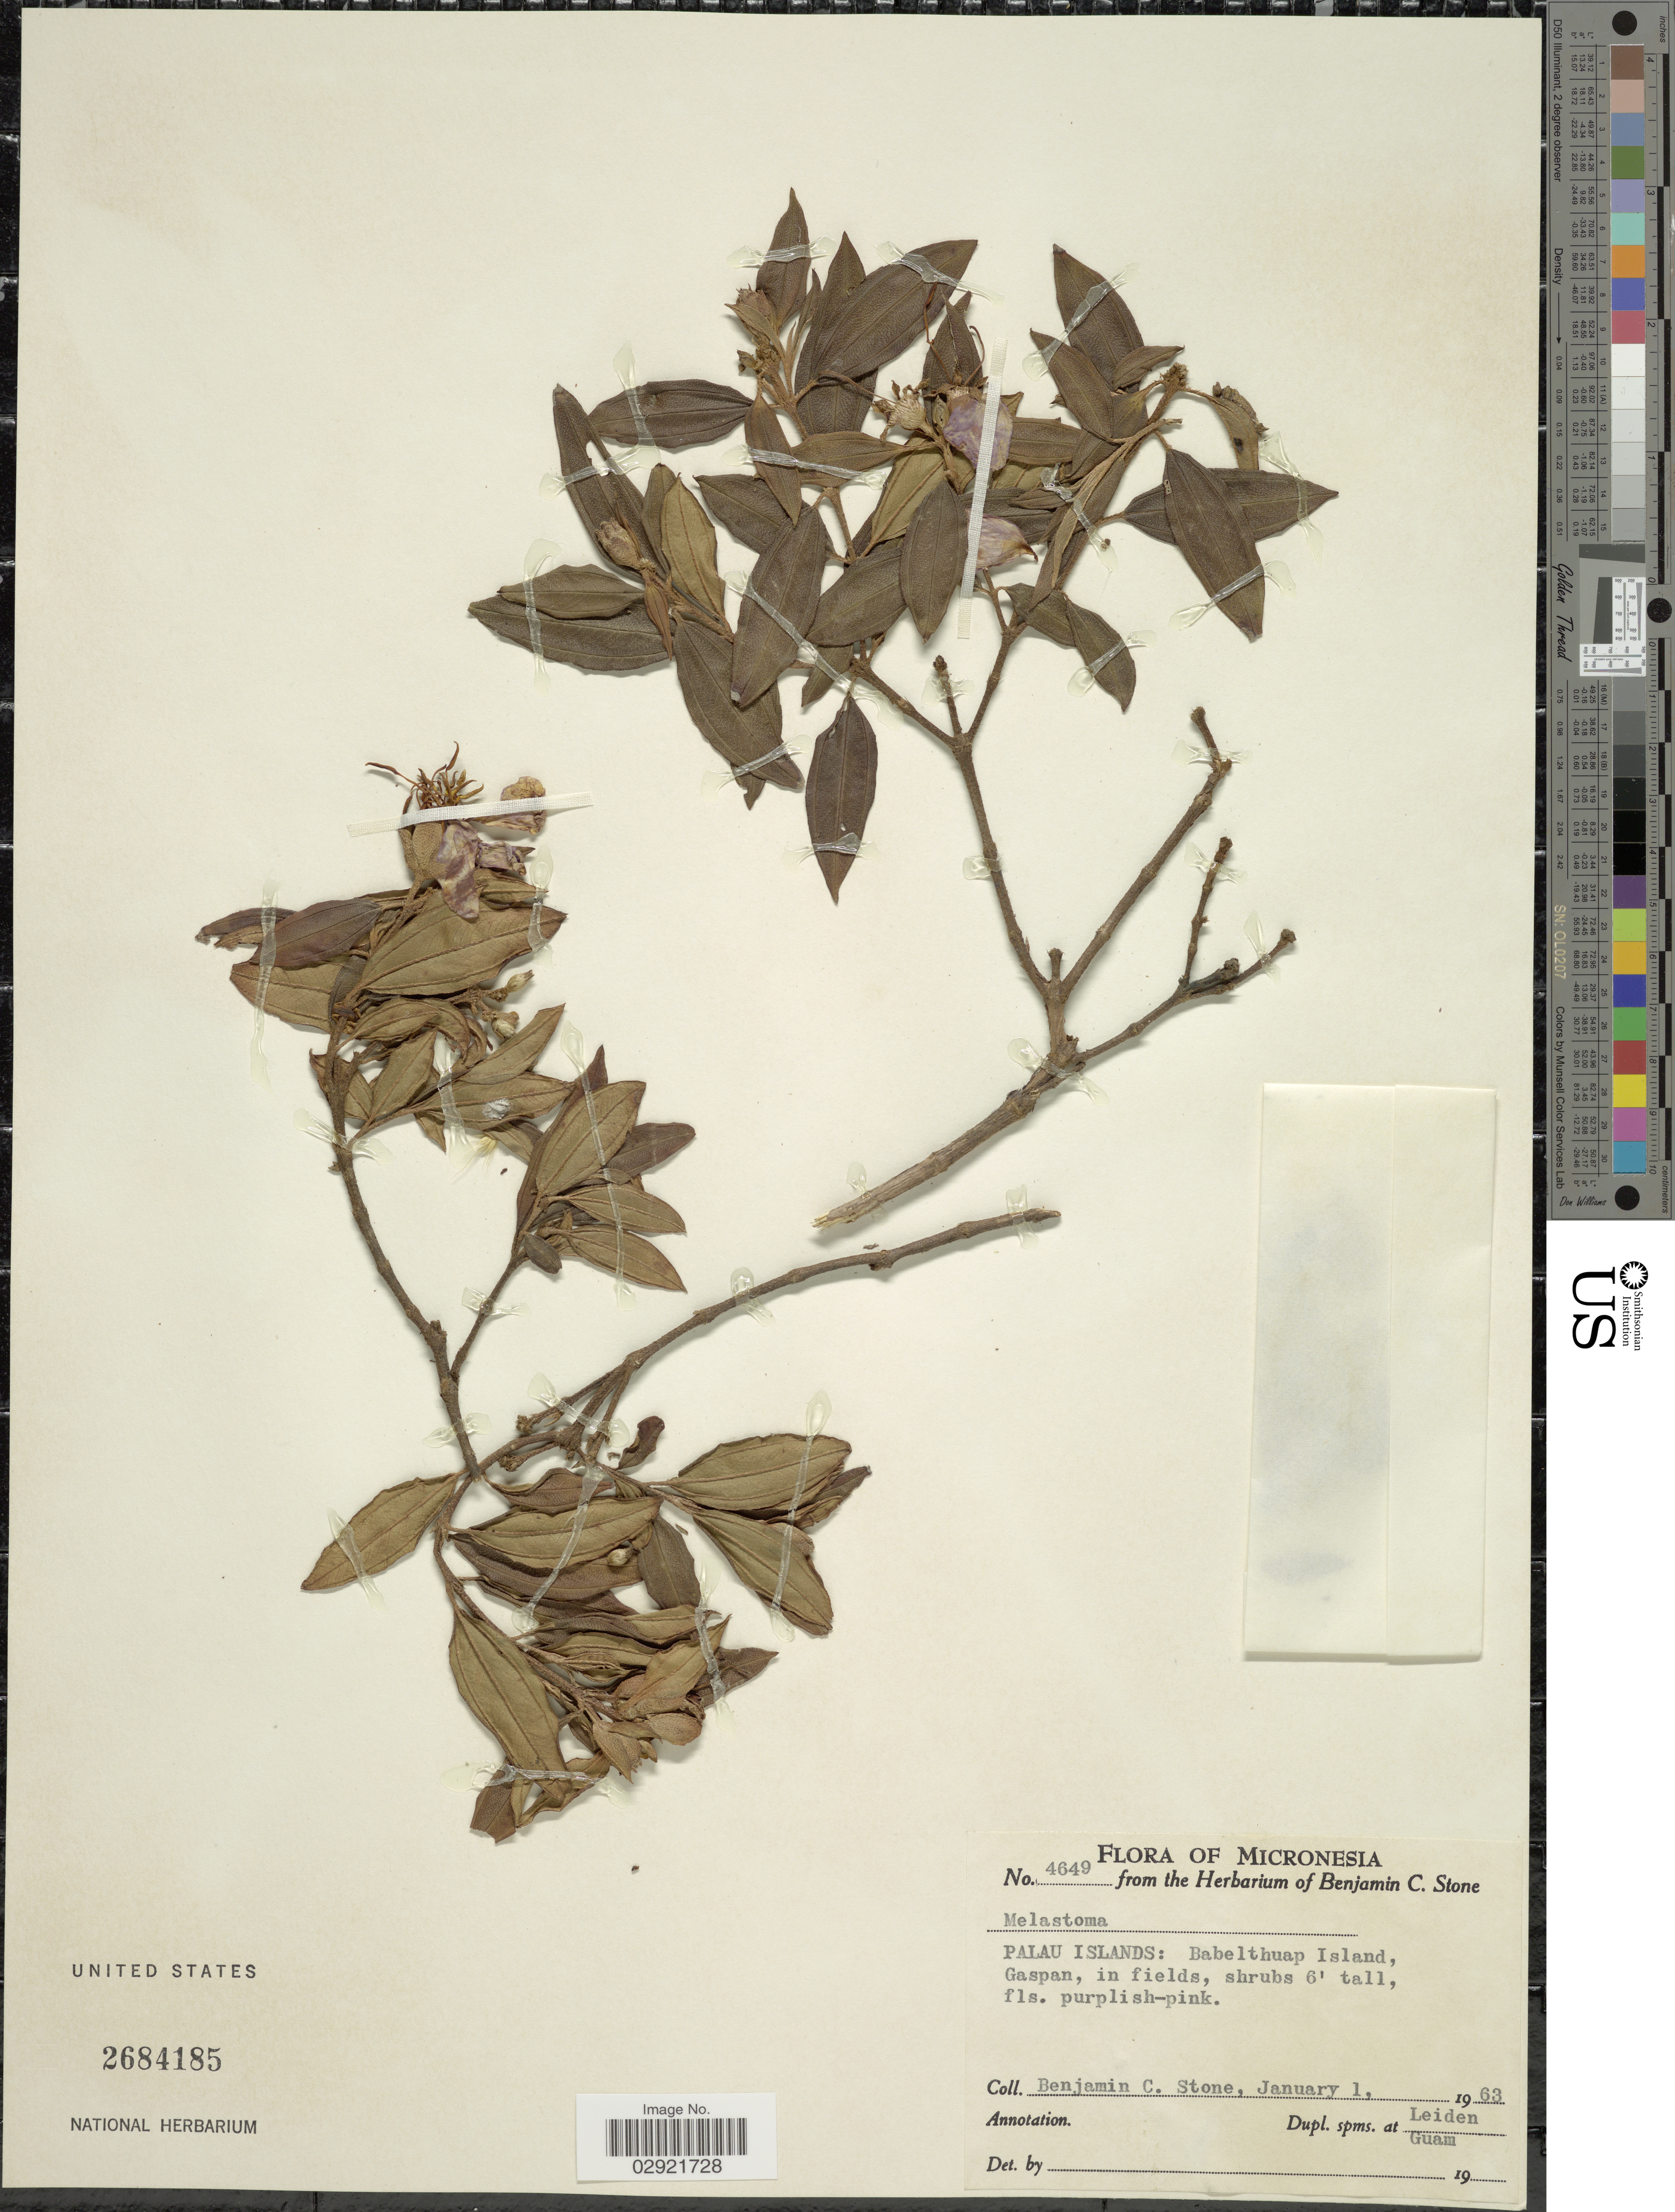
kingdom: Plantae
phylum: Tracheophyta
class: Magnoliopsida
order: Myrtales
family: Melastomataceae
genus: Melastoma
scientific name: Melastoma sp.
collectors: B. C. Stone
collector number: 4649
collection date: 1963-01-01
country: Palau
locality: Palau Islands: Babelthuap Island, Gaspan.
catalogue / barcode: US 2684185